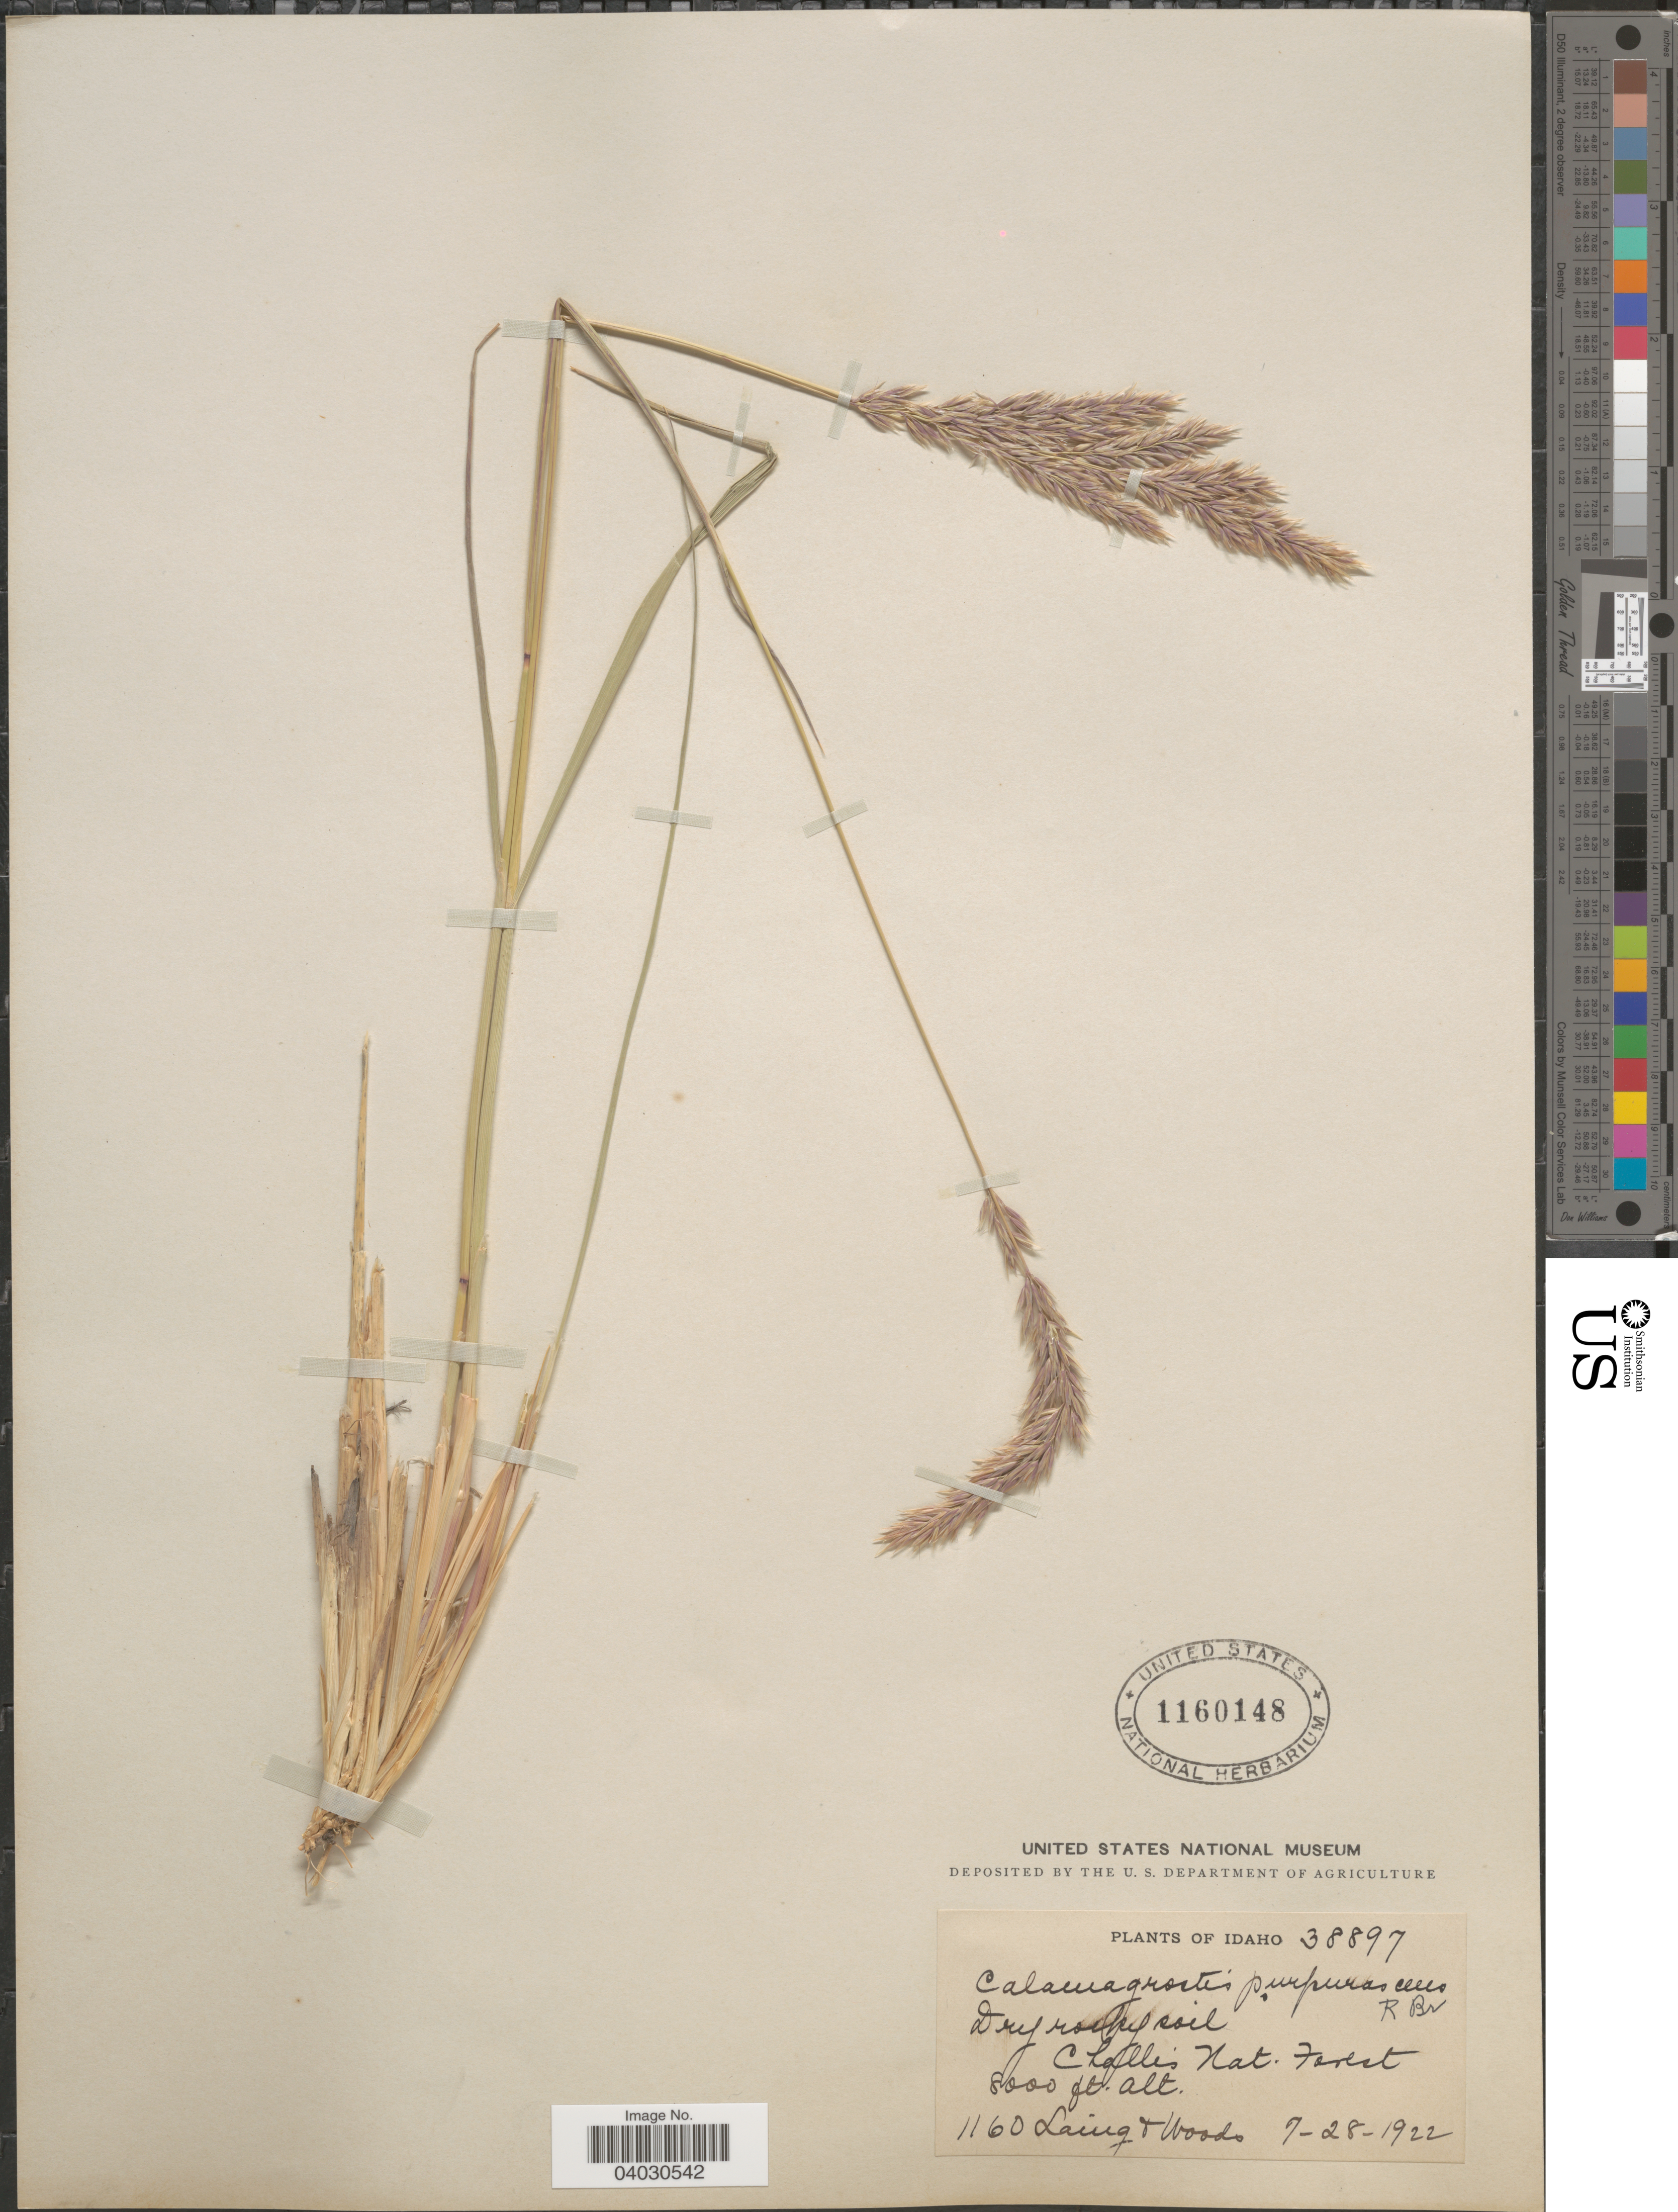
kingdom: Plantae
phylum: Tracheophyta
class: Liliopsida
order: Poales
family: Poaceae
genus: Calamagrostis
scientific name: Calamagrostis purpurascens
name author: R. Br.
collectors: -. Laing & -. Woods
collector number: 1160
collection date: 1922-07-28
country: United States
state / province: Idaho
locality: Challis Nat. Forest.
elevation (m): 2438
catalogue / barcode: US 1160148